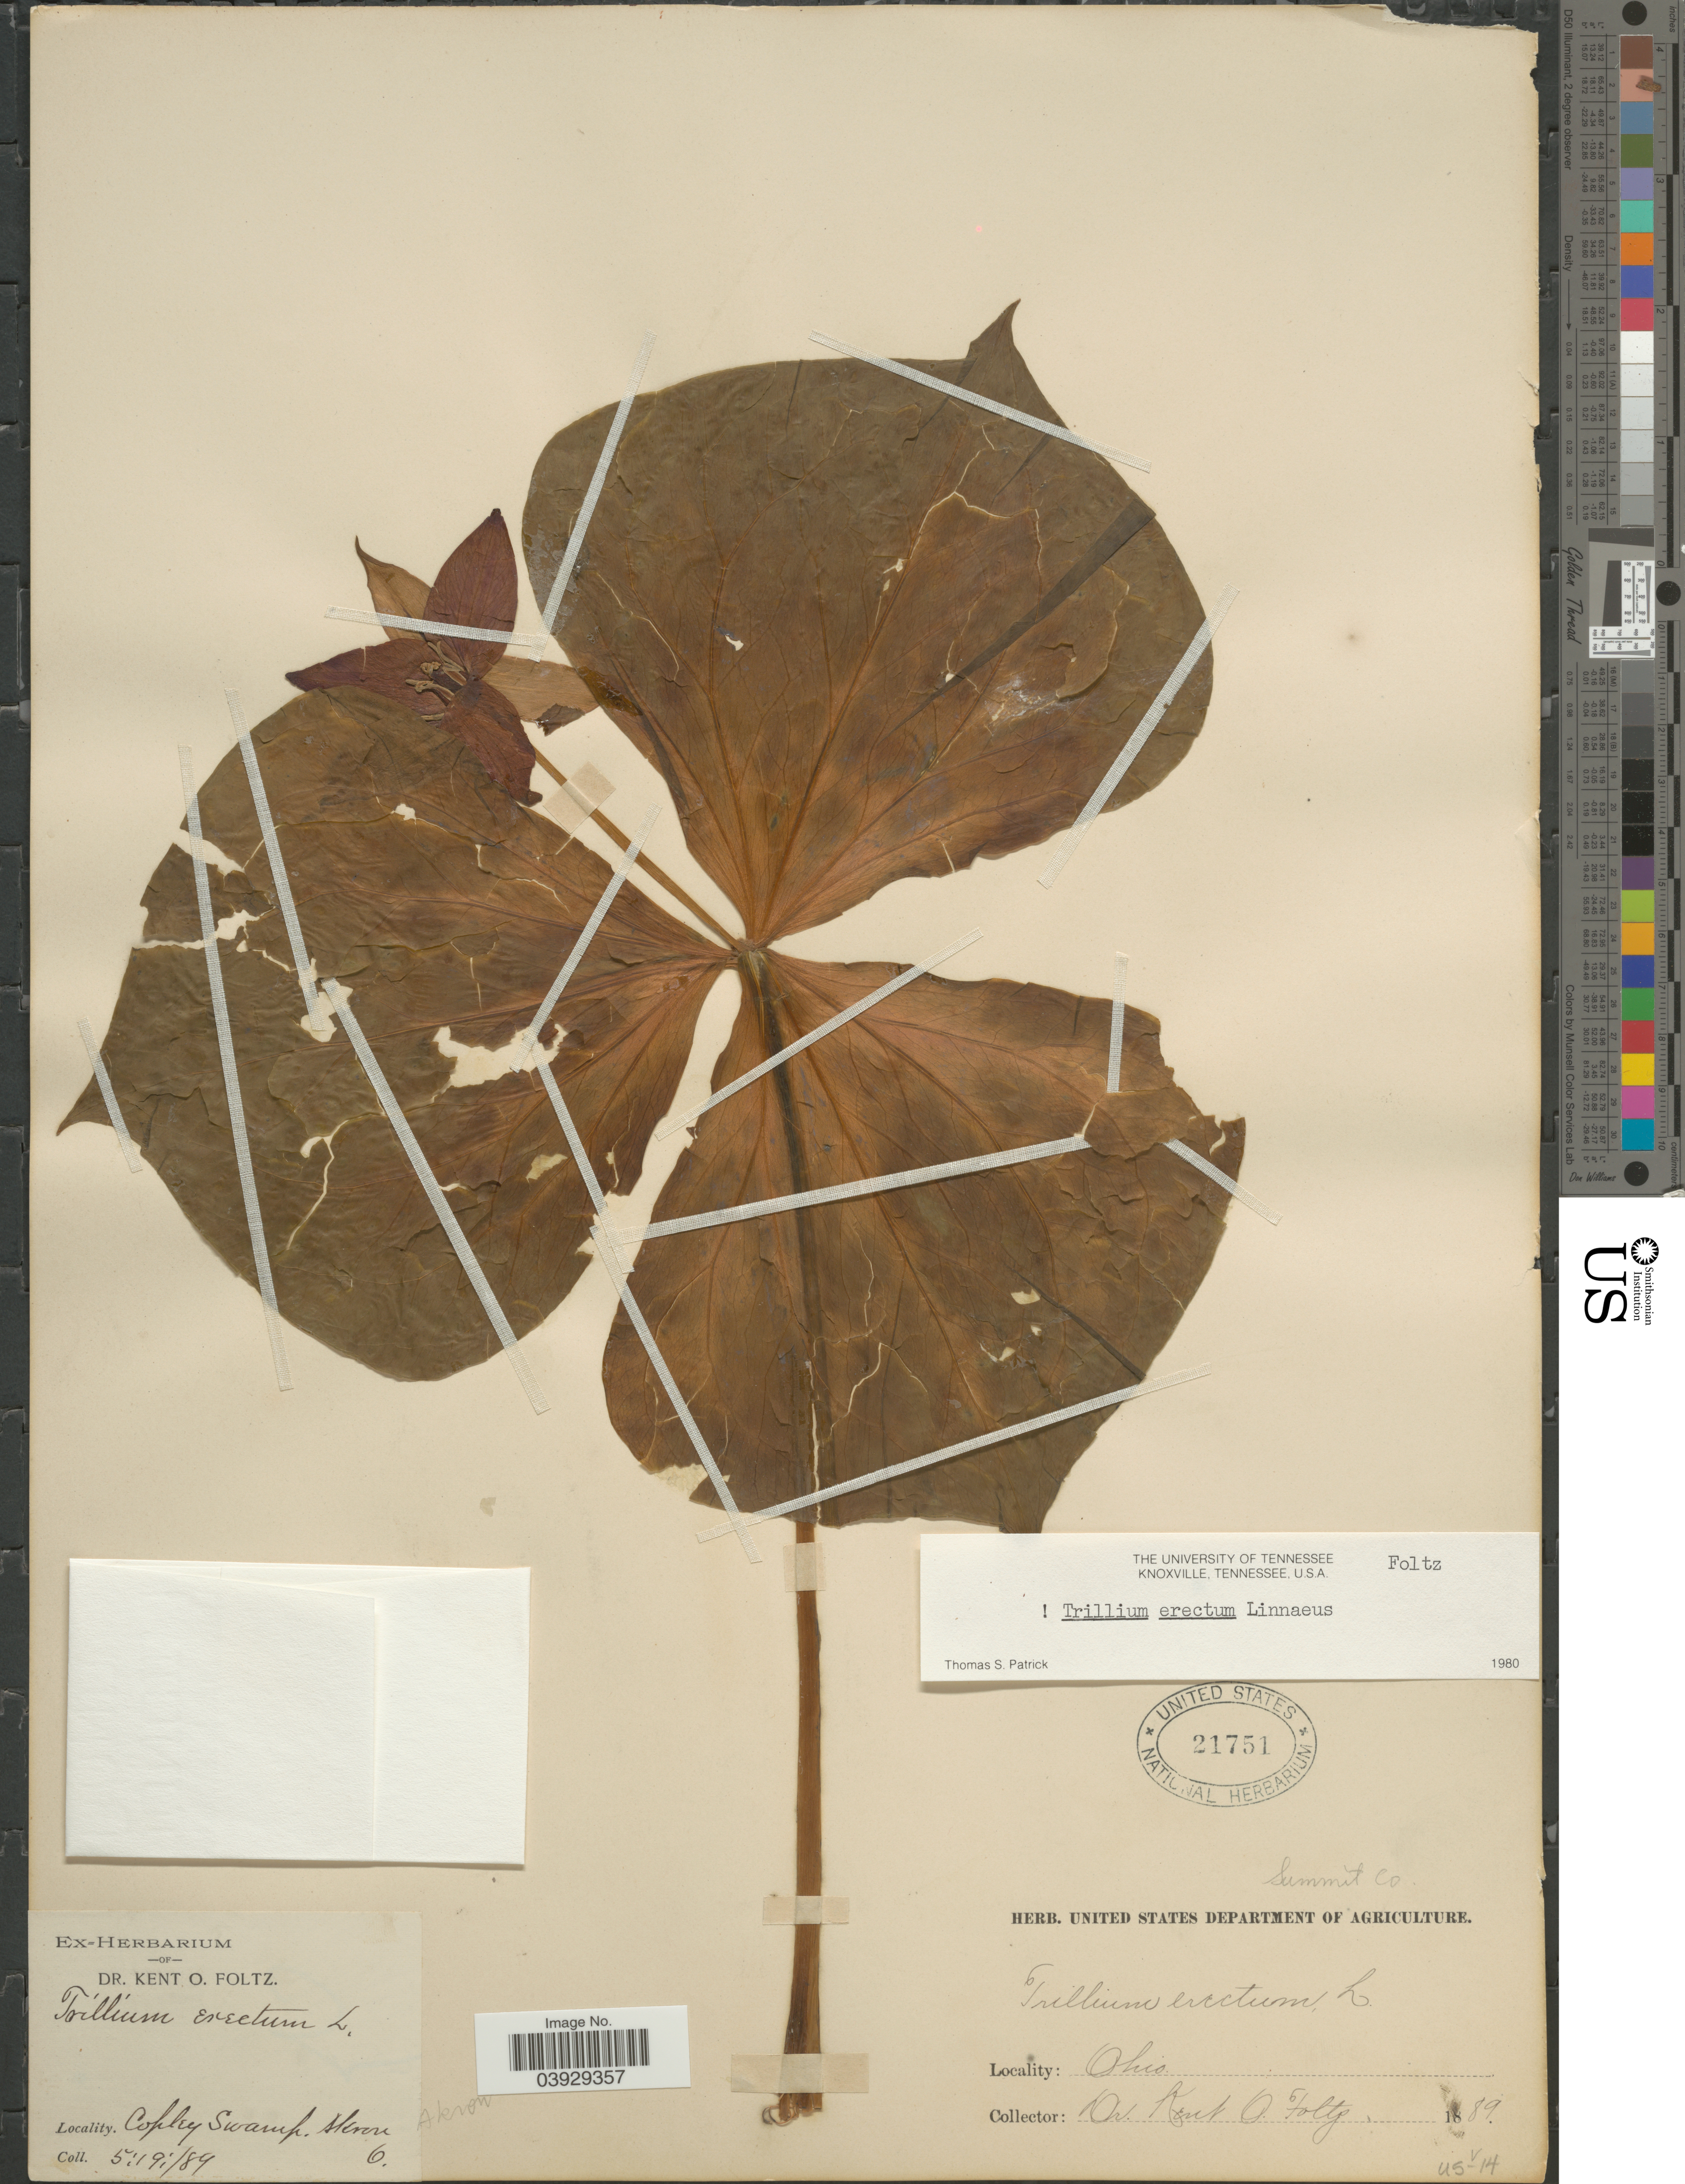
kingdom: Plantae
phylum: Tracheophyta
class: Liliopsida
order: Liliales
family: Melanthiaceae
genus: Trillium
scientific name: Trillium erectum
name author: L.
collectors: K. Foltz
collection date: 1889-05-19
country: United States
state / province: Ohio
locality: Copley Swamp, Huron Co. Summit Co.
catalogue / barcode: US 21751